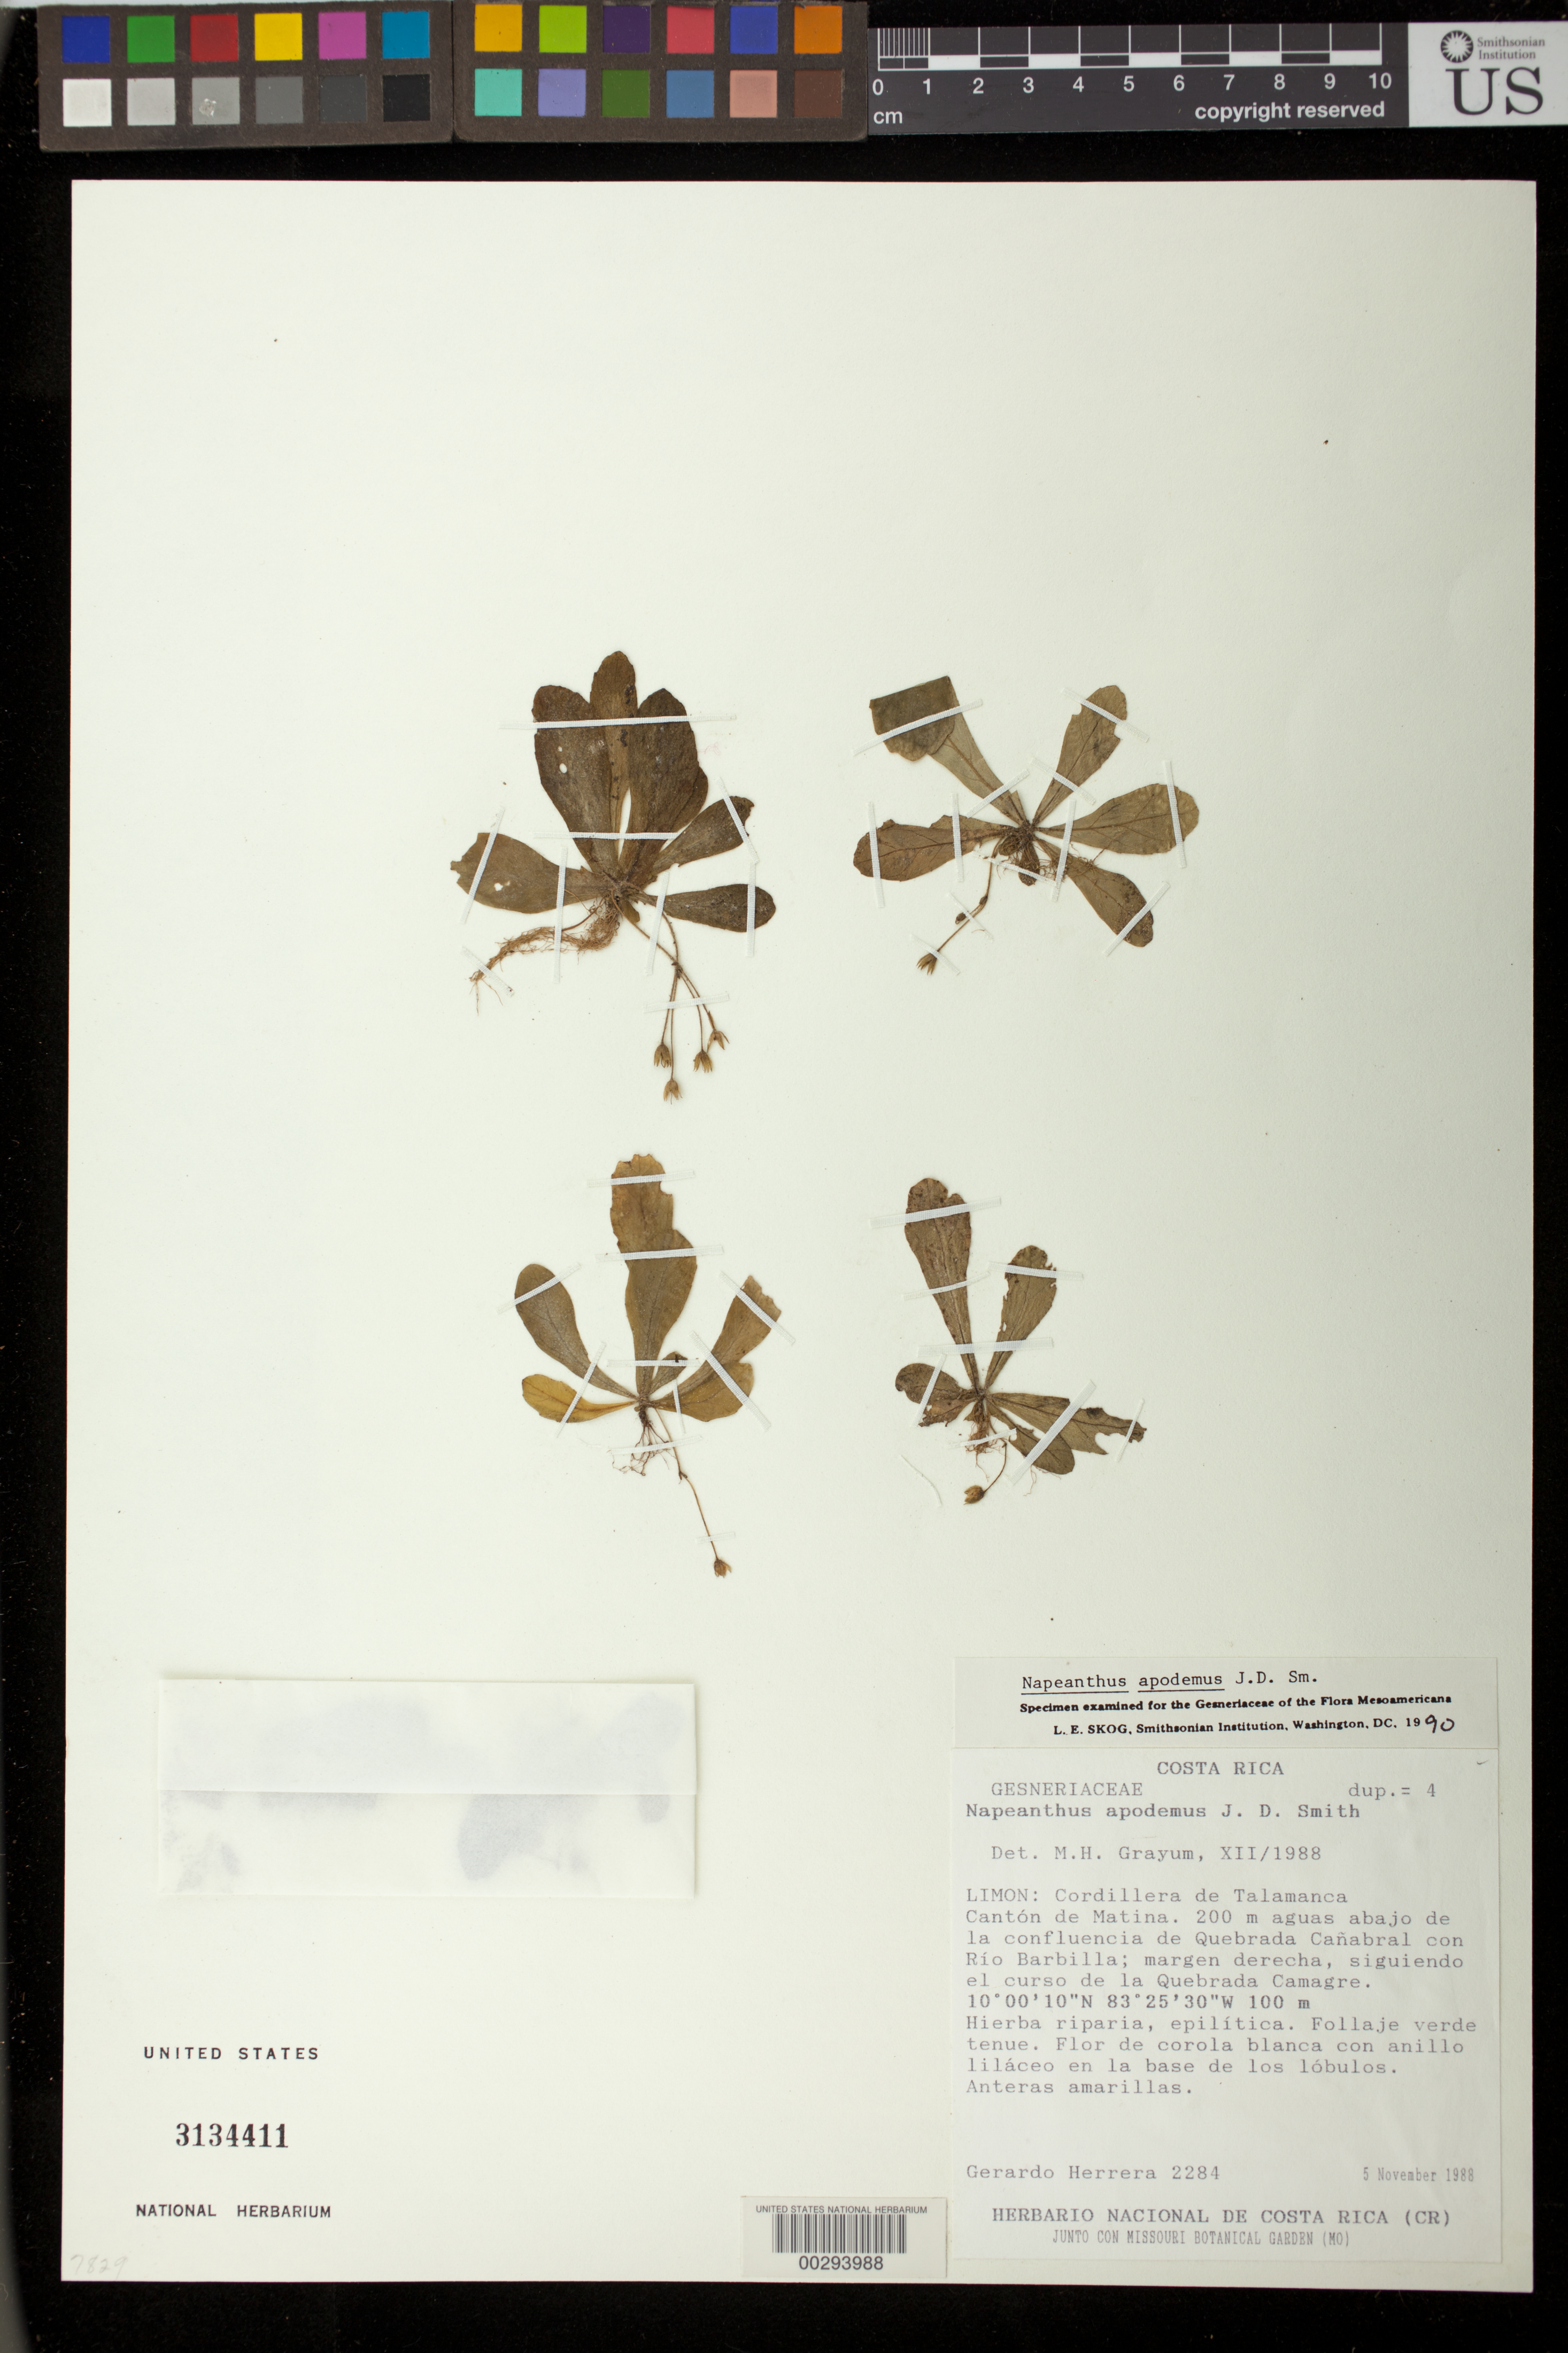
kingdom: Plantae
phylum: Tracheophyta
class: Magnoliopsida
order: Lamiales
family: Gesneriaceae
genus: Napeanthus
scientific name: Napeanthus apodemus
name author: Donn. Sm.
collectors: G. Herrera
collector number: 2284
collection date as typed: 05 Nov 1988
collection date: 1988-11-05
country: Costa Rica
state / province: Limón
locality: Cordillera de Talamanca, Canton de Matina, 200 m aguas abajo de la confluencia de Quebrada Canabral con Rio Barbilla; margen derecha, siguiendo el curso de la Quebrada Camagre.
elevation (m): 100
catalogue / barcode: US 3134411